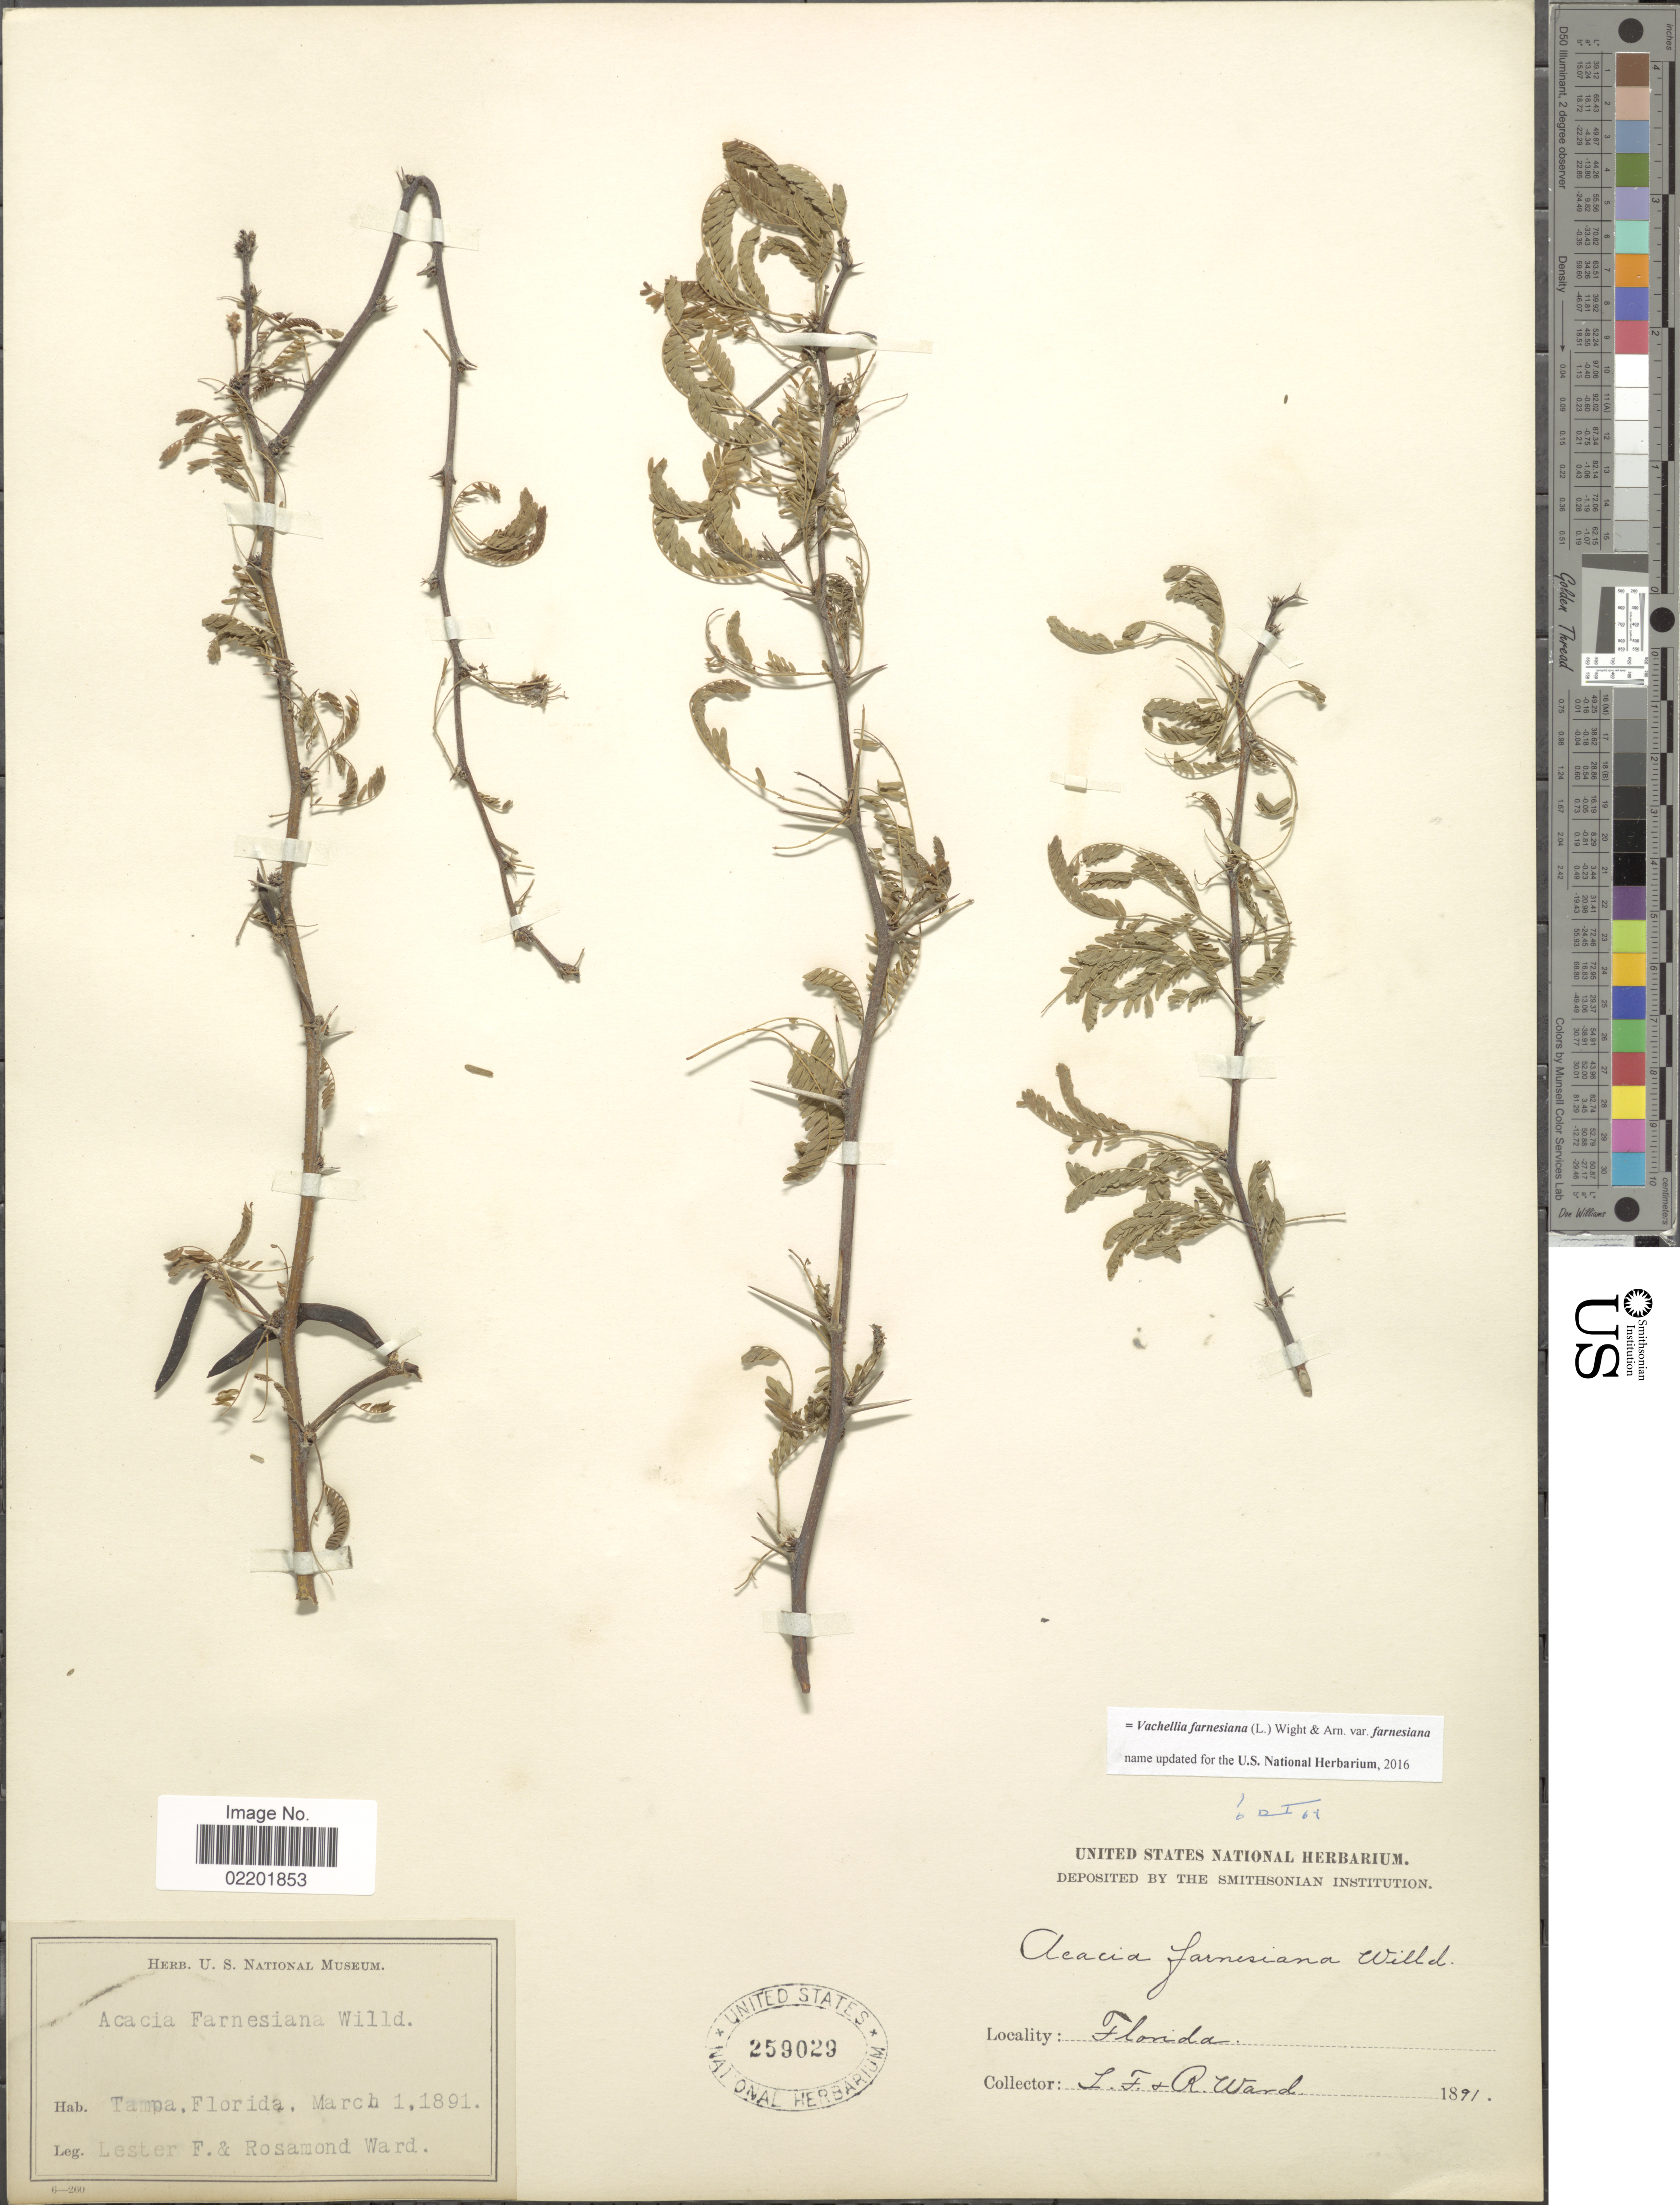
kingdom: Plantae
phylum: Tracheophyta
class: Magnoliopsida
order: Fabales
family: Fabaceae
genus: Vachellia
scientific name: Vachellia farnesiana var. farnesiana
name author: (L.) Wight & Arn.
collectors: L. F. Ward & R. Ward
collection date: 1891-03-01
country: United States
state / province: Florida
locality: Tampa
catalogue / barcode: US 259029